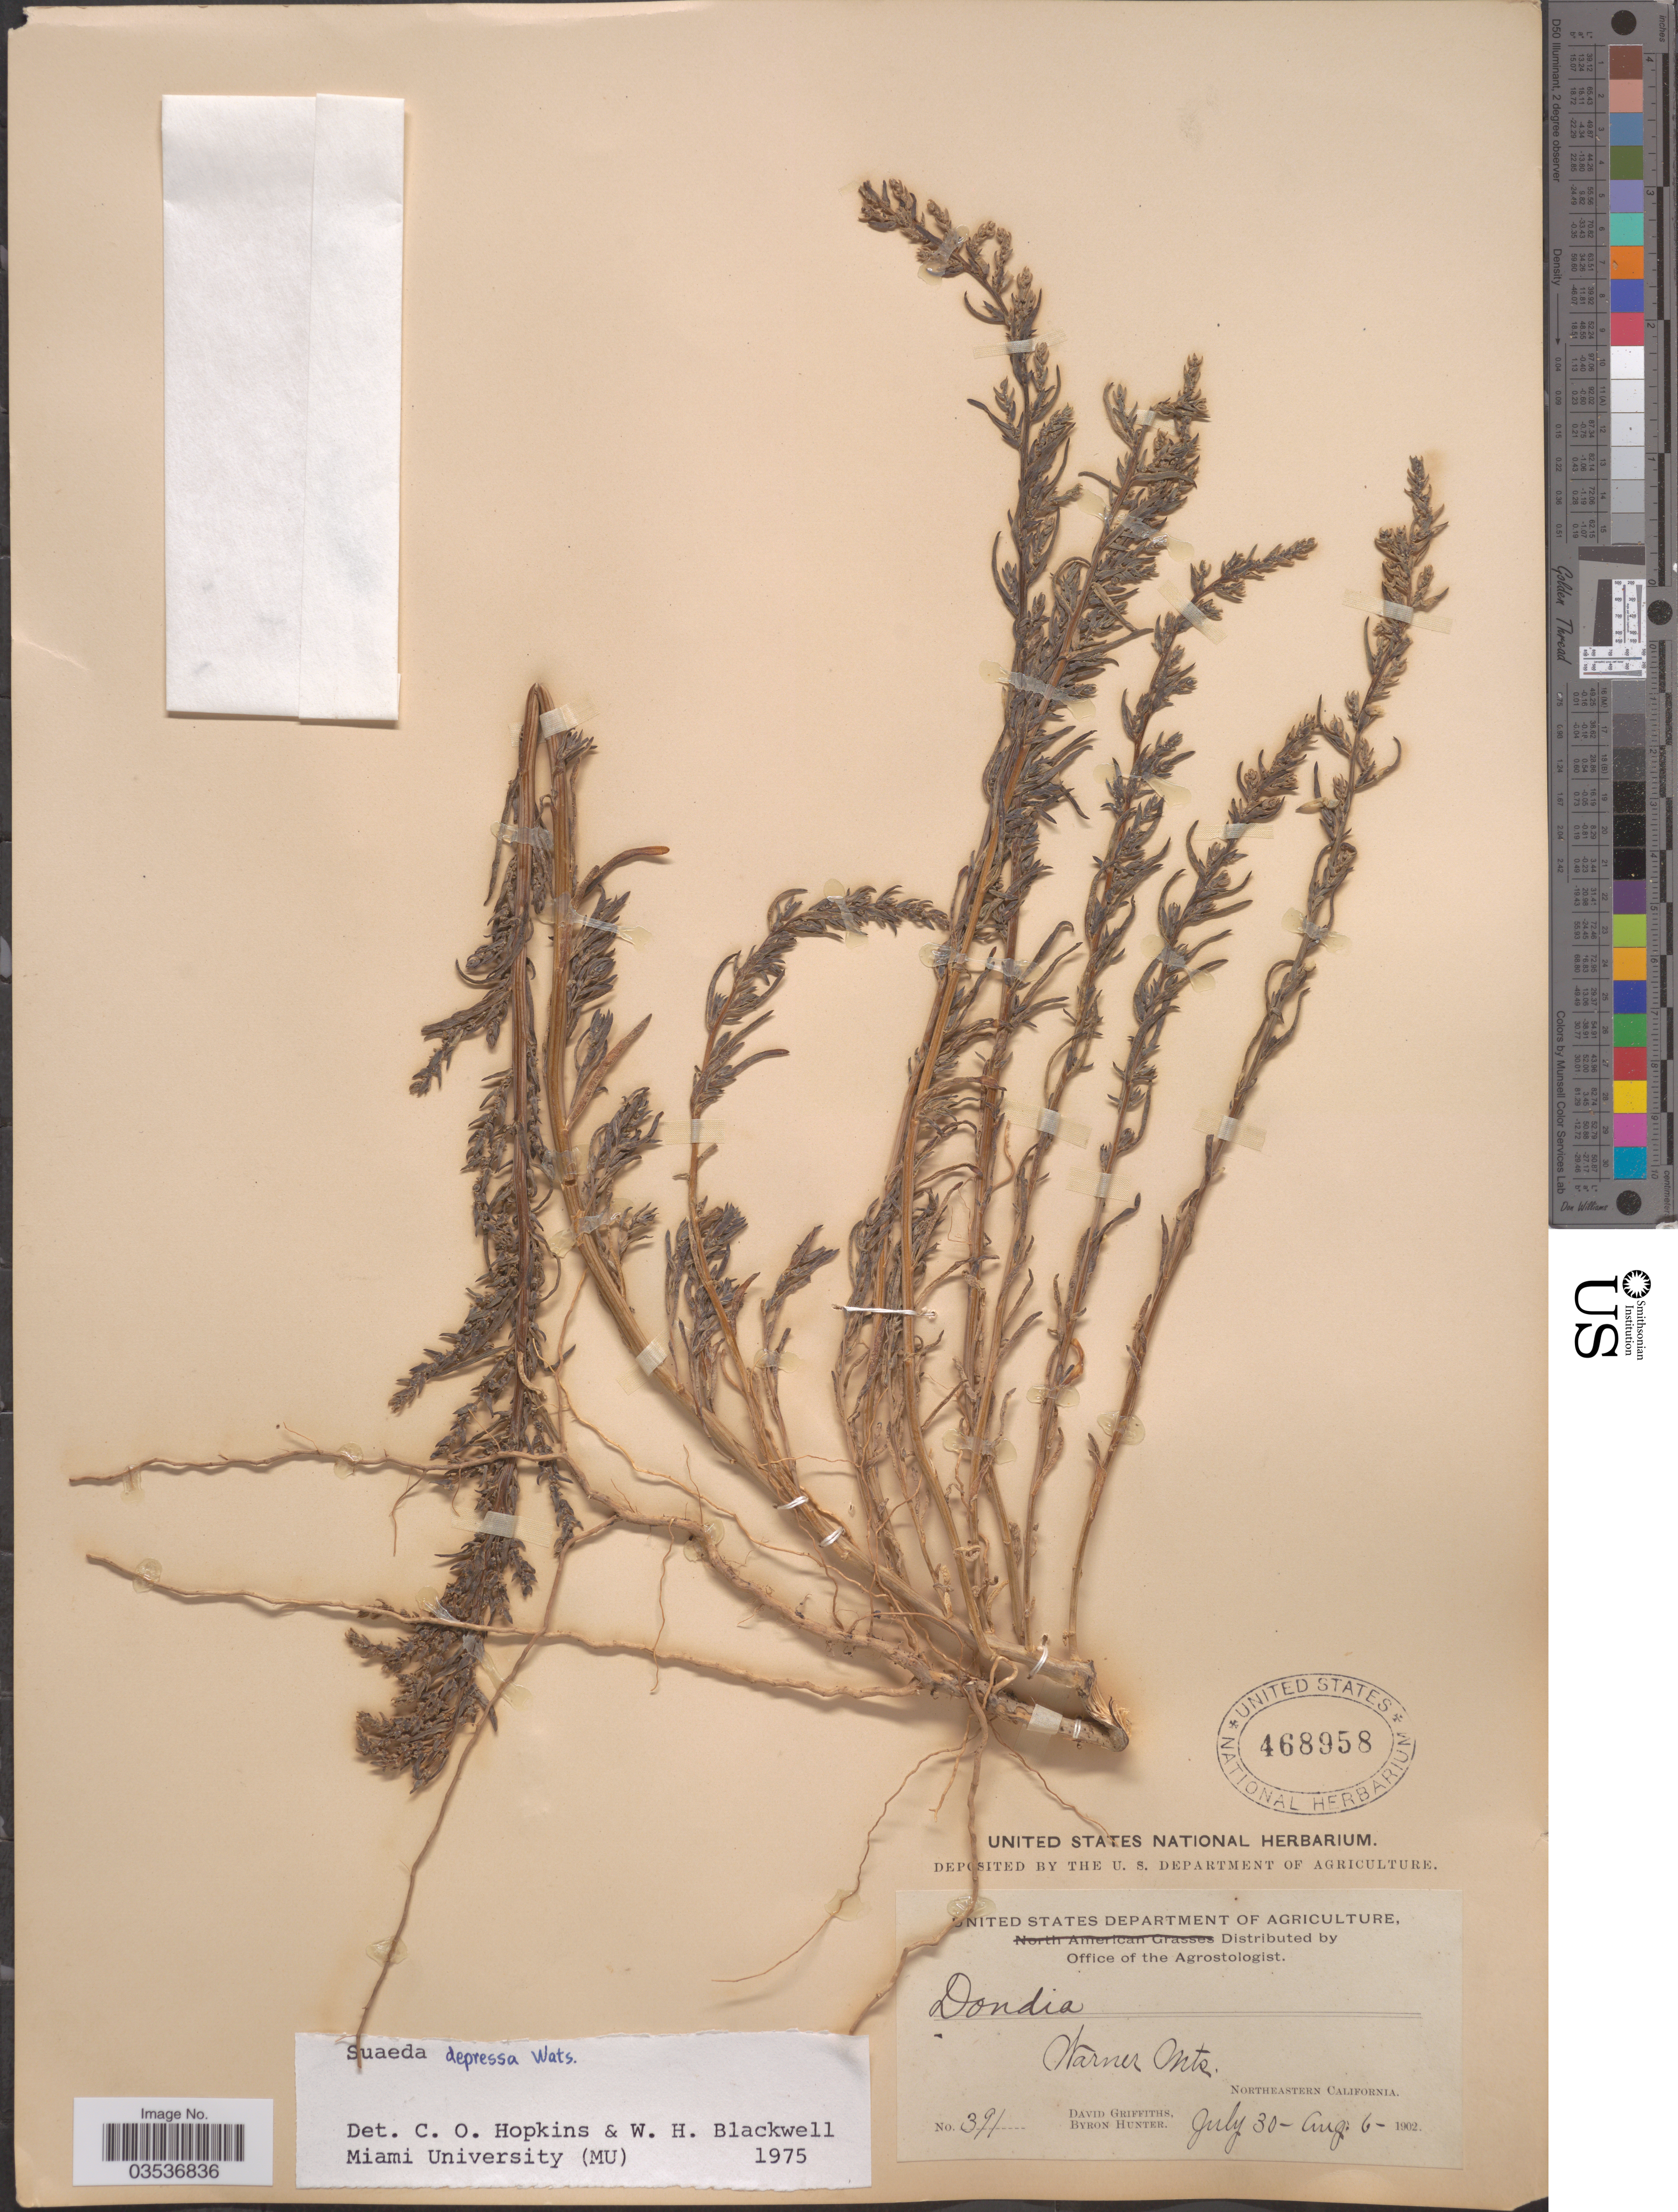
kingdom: Plantae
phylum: Tracheophyta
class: Magnoliopsida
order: Caryophyllales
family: Amaranthaceae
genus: Suaeda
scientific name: Suaeda depressa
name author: (Pursh) S. Watson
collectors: D. Griffiths & B. Hunter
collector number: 391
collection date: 1902-07-30/1902-08-06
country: United States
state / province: California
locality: Warner Mts. Northeastern California.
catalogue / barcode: US 468958